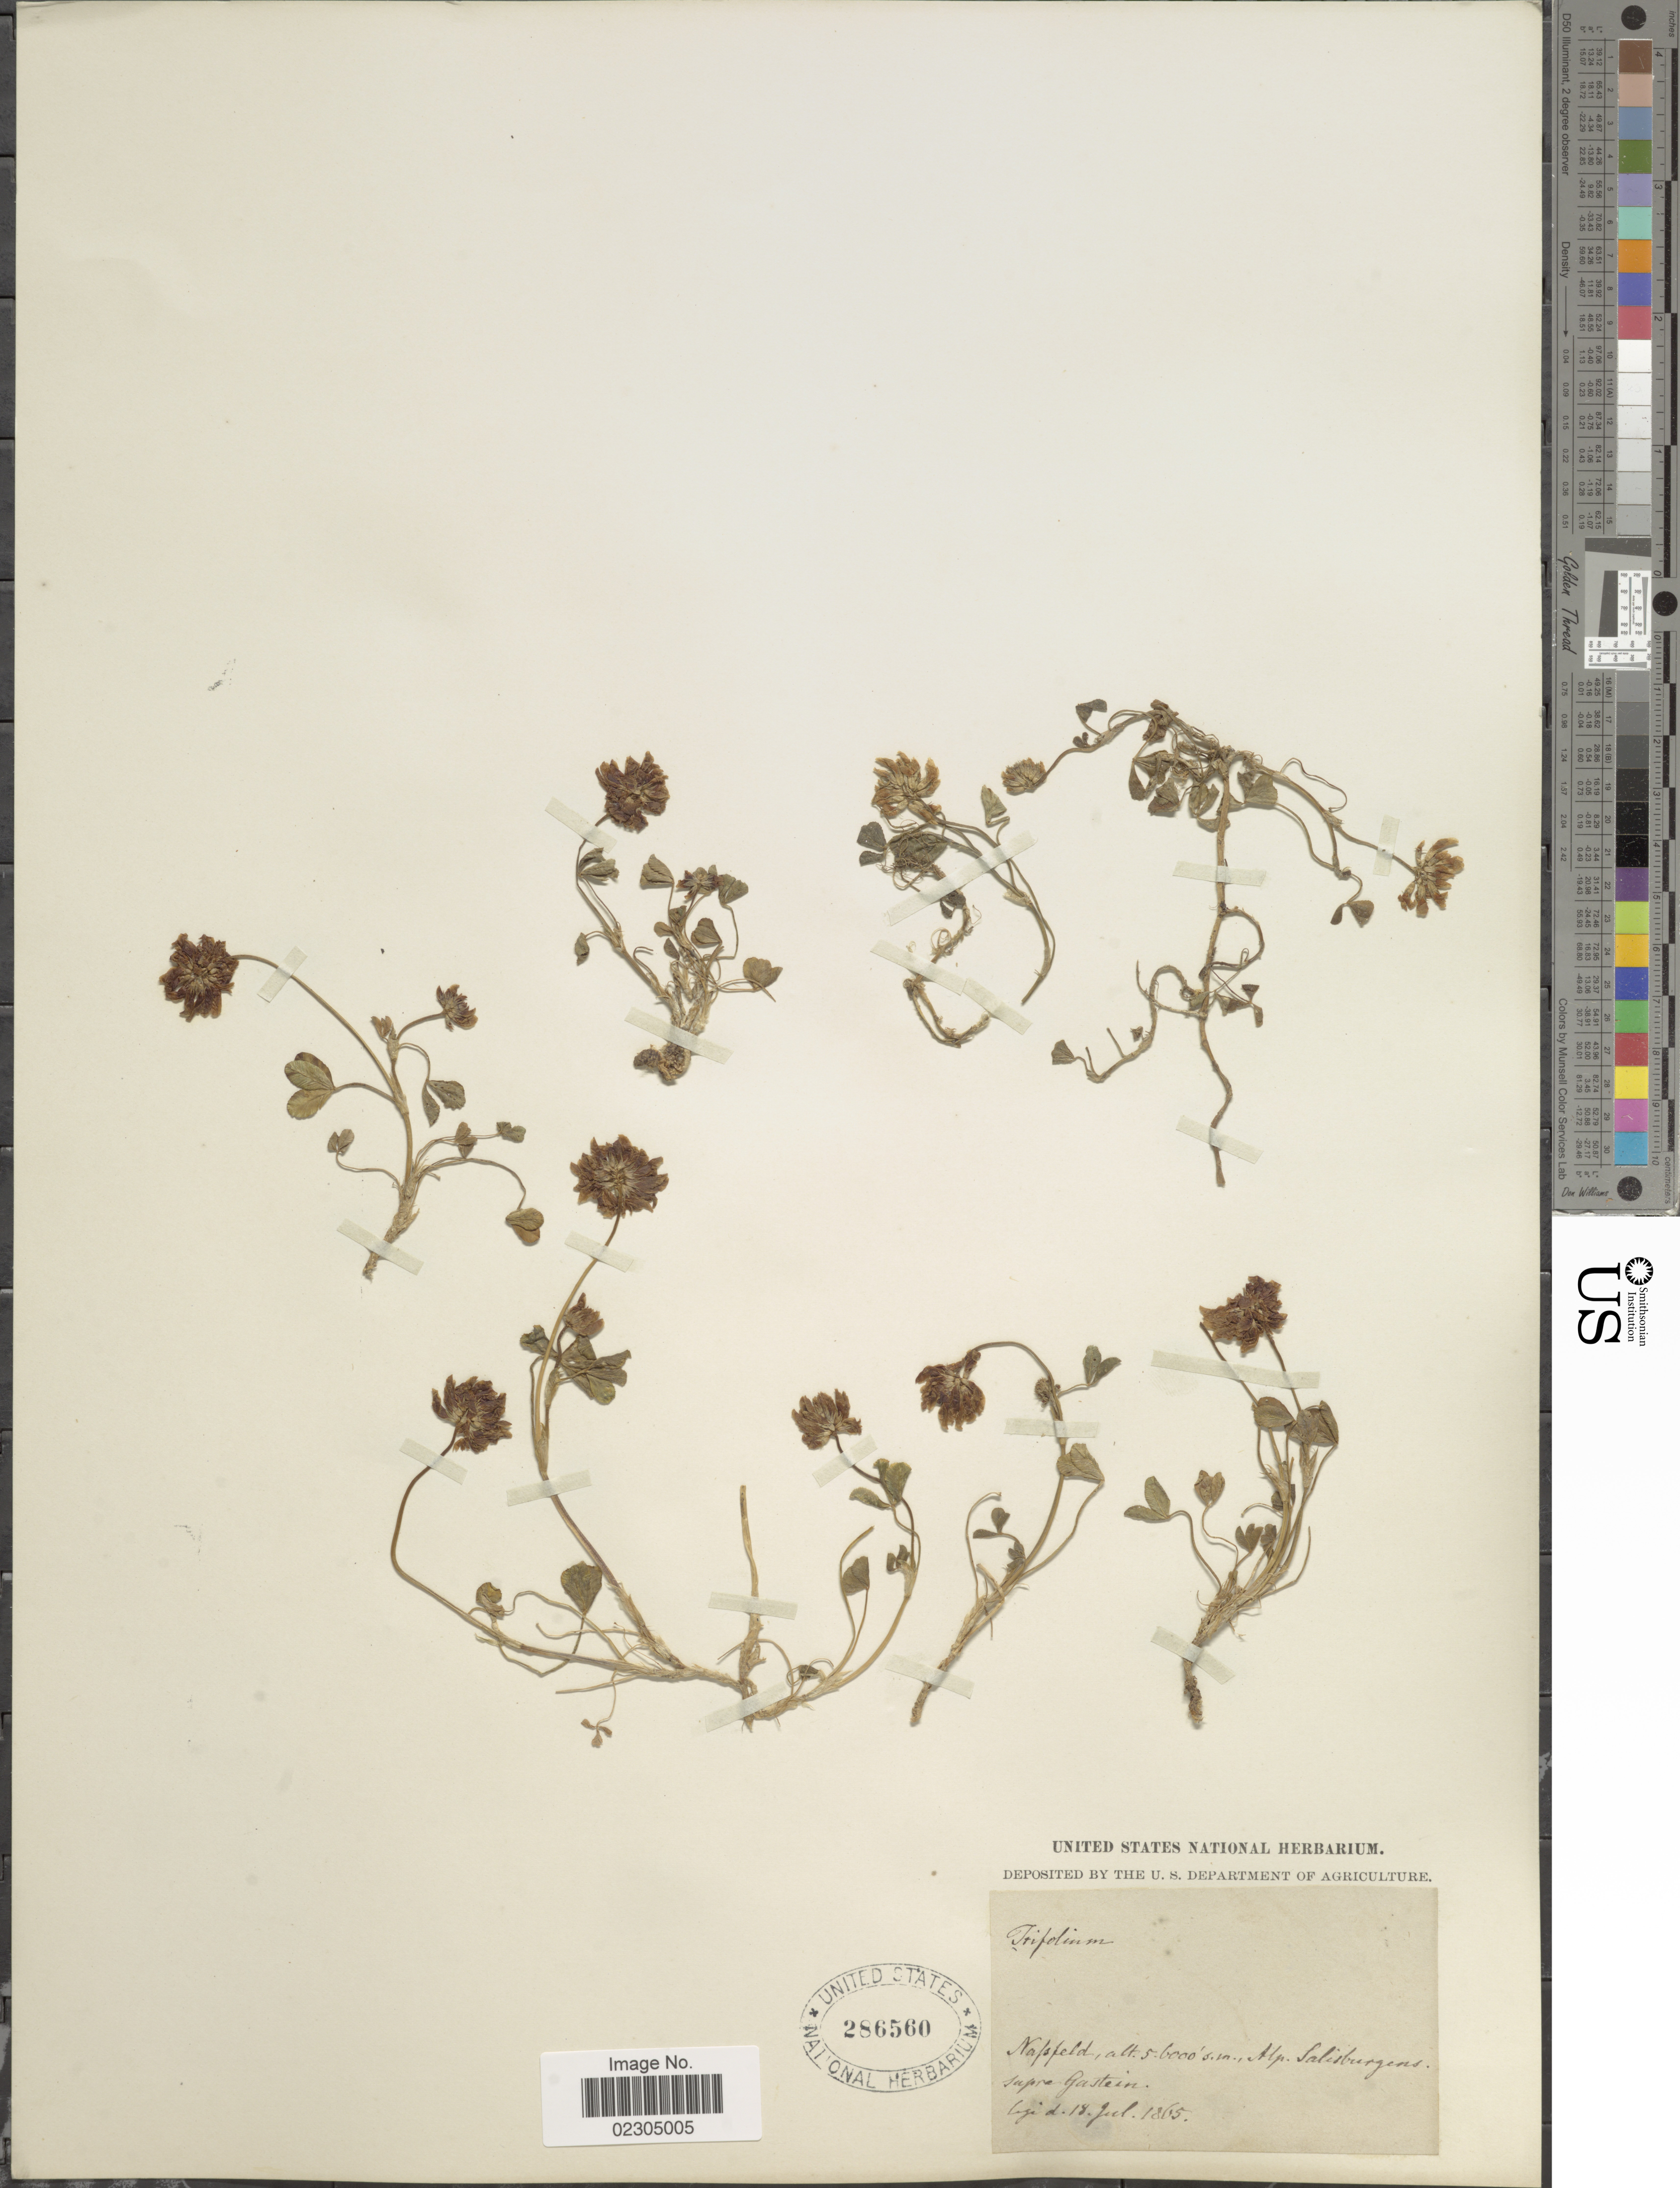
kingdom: Plantae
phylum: Tracheophyta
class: Magnoliopsida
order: Fabales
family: Fabaceae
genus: Trifolium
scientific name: Trifolium sp.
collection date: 1865-07-18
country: Austria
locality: Nafsfeld. in Alp. Saliburgens. Supre Gastein. [interpreted]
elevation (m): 1829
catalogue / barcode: US 286560